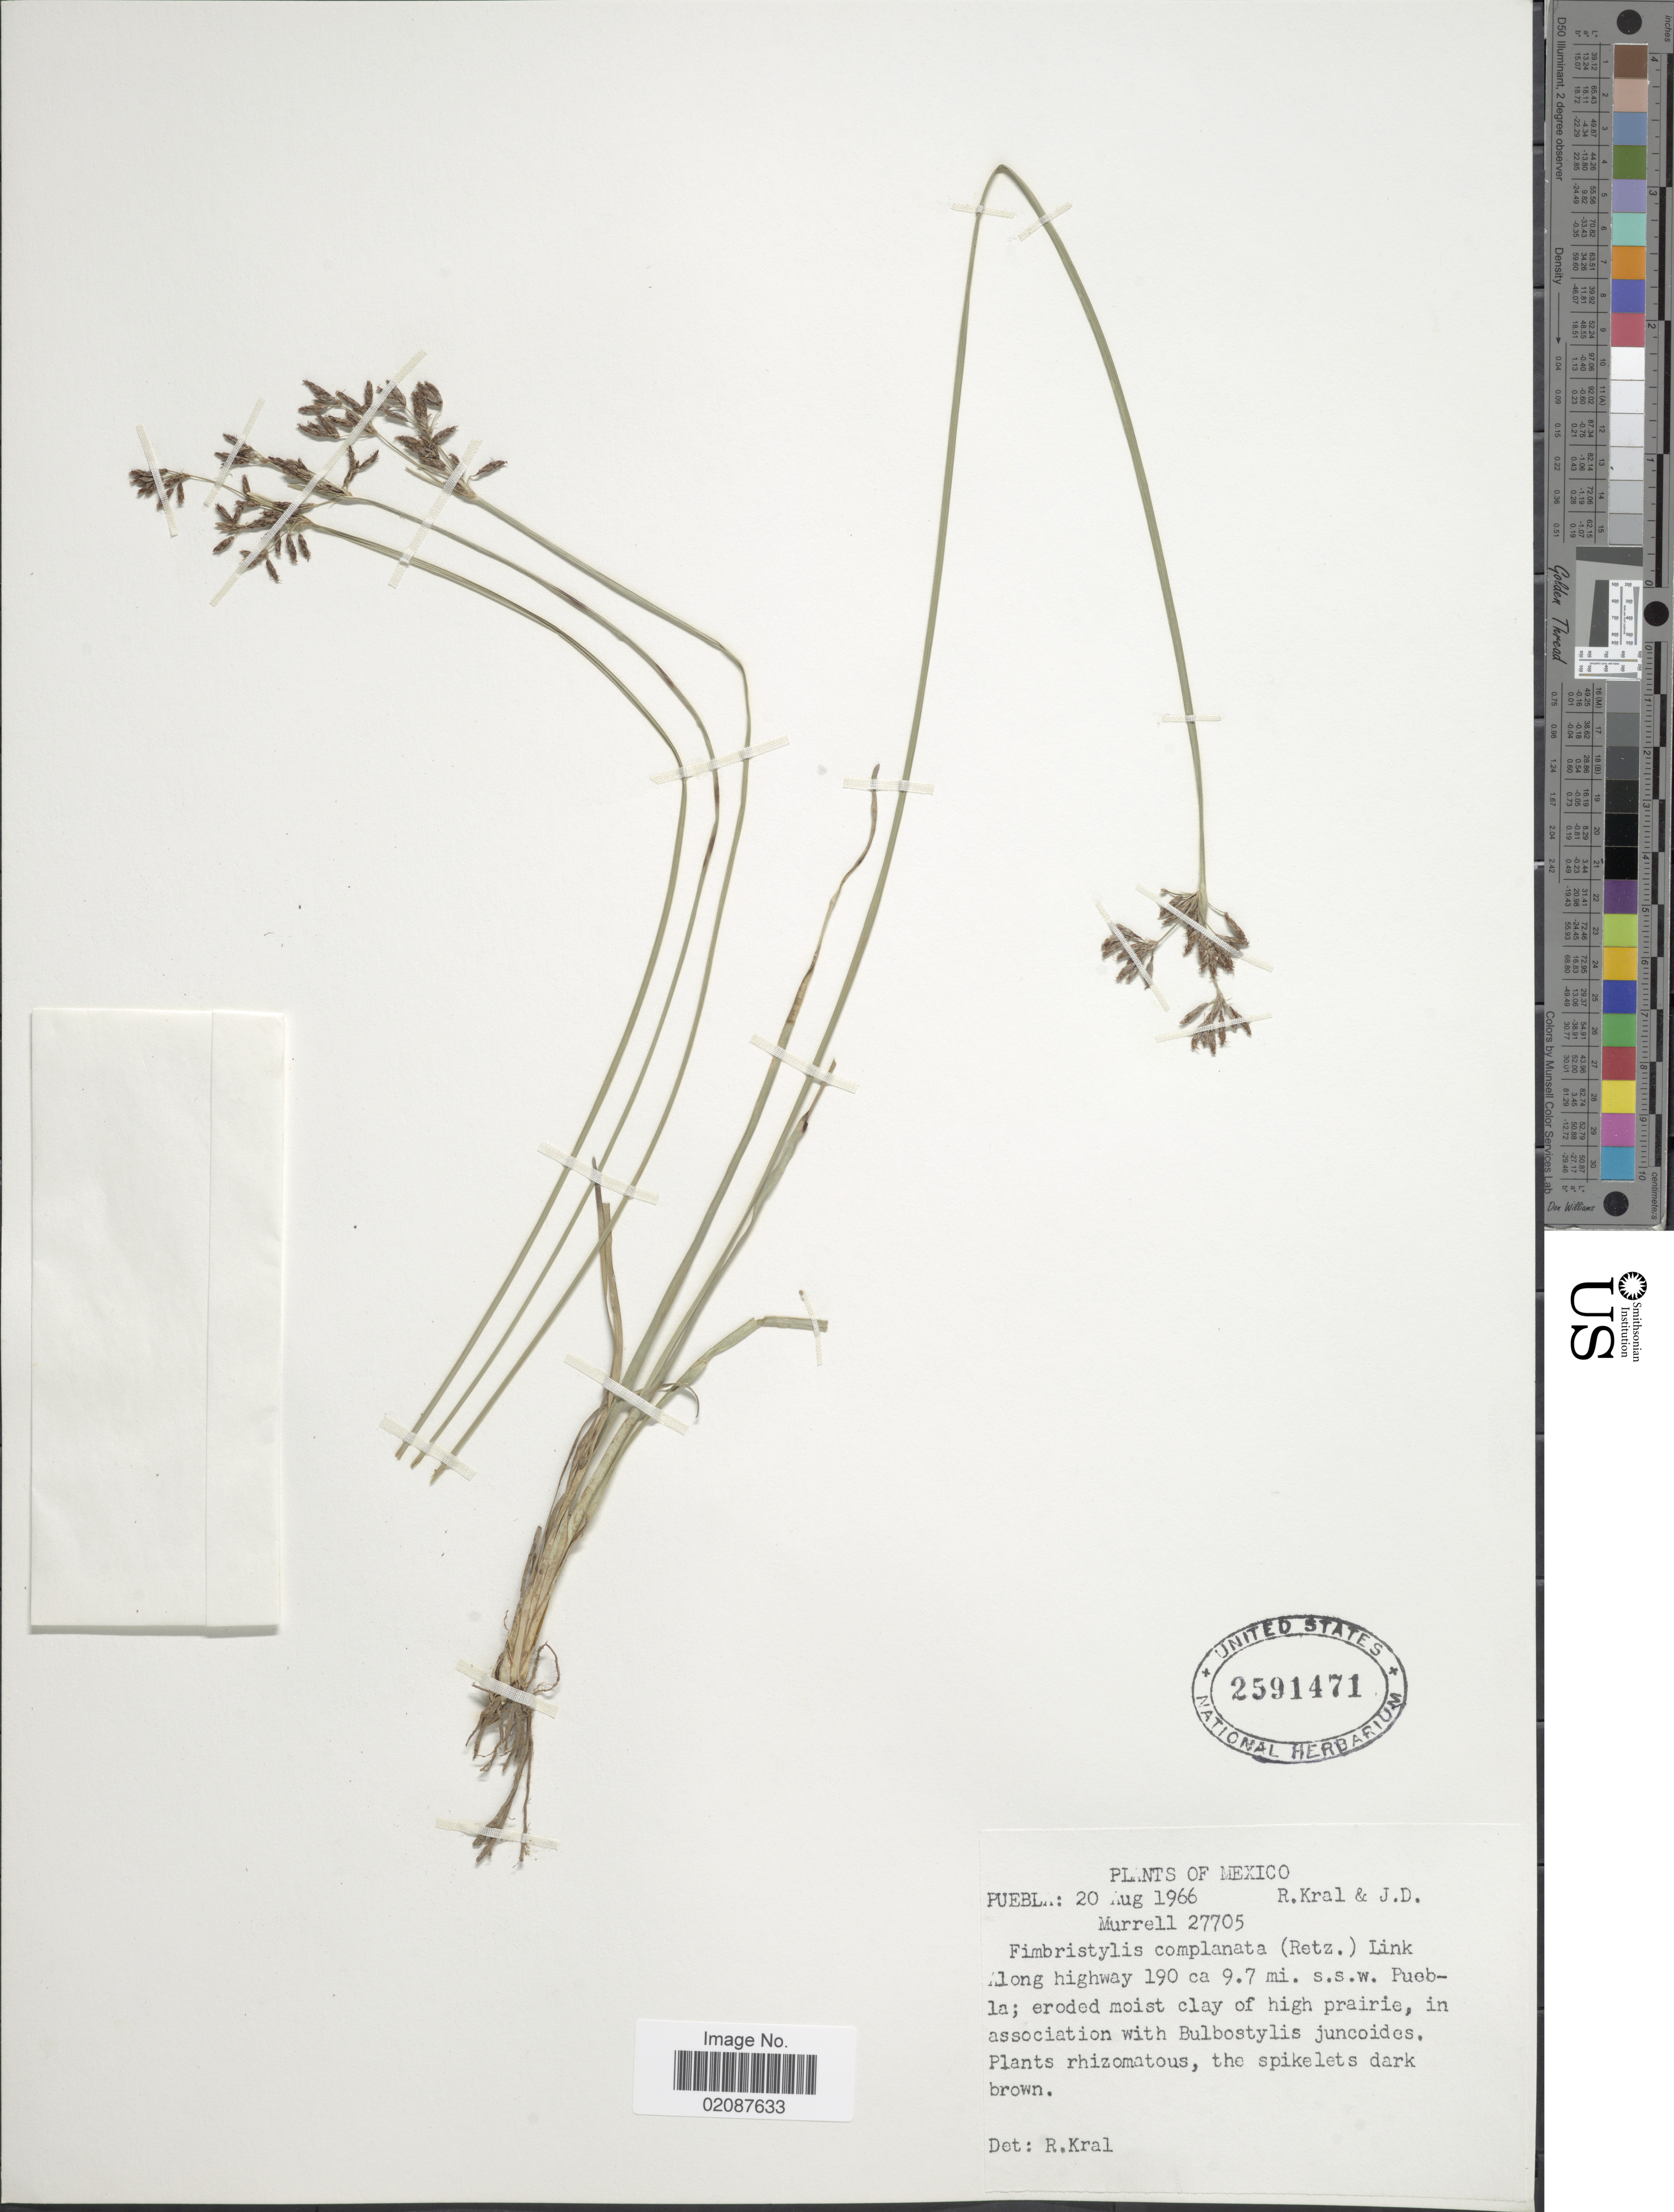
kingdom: Plantae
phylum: Tracheophyta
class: Liliopsida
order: Poales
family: Cyperaceae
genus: Fimbristylis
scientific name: Fimbristylis complanata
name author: (Retz.) Link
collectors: R. Kral & J. Murrell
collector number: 27705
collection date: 1966-08-20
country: Mexico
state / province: Puebla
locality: Along highway 190 ca 9.7 mi. s.s.w. Puebla.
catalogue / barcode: US 2591471